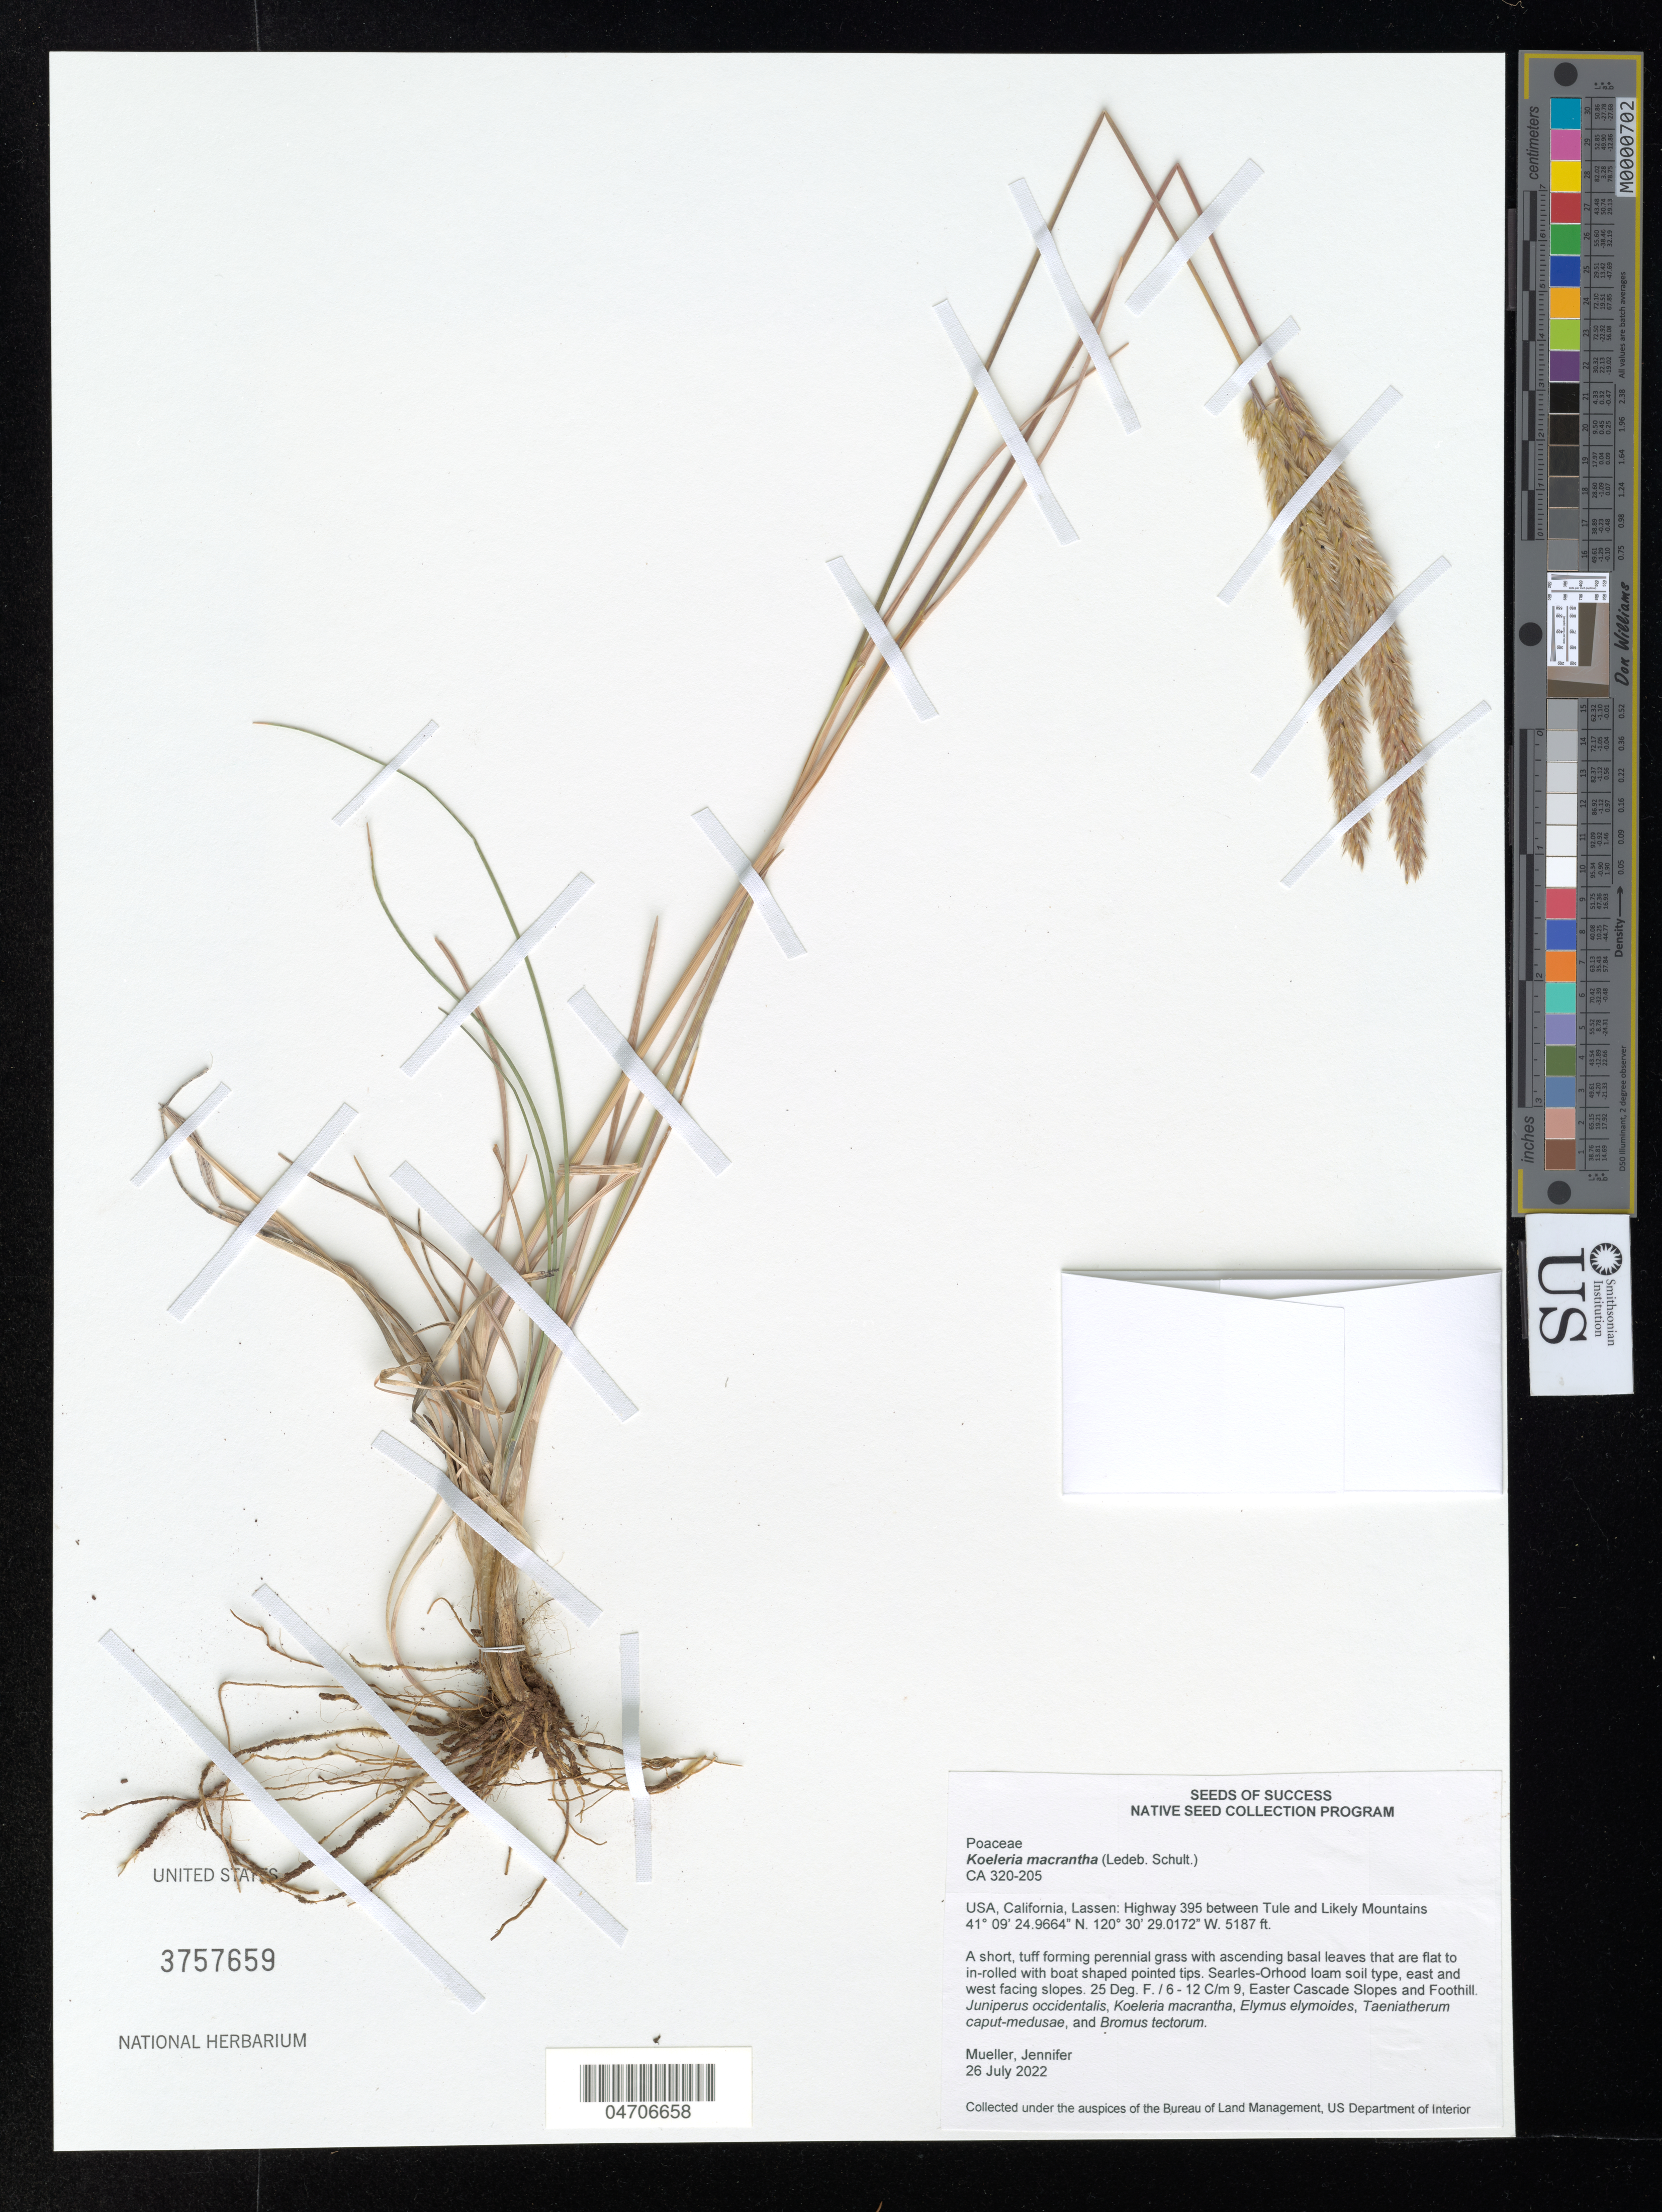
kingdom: Plantae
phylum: Tracheophyta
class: Liliopsida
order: Poales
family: Poaceae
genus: Koeleria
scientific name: Koeleria macrantha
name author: (Ledeb.) Schult.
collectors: J. Mueller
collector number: CA320-205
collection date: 2022-07-26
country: United States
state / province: California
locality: Lassen: Highway 395 between Tule and Likely Mountains.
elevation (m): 1581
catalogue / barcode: US 3757659